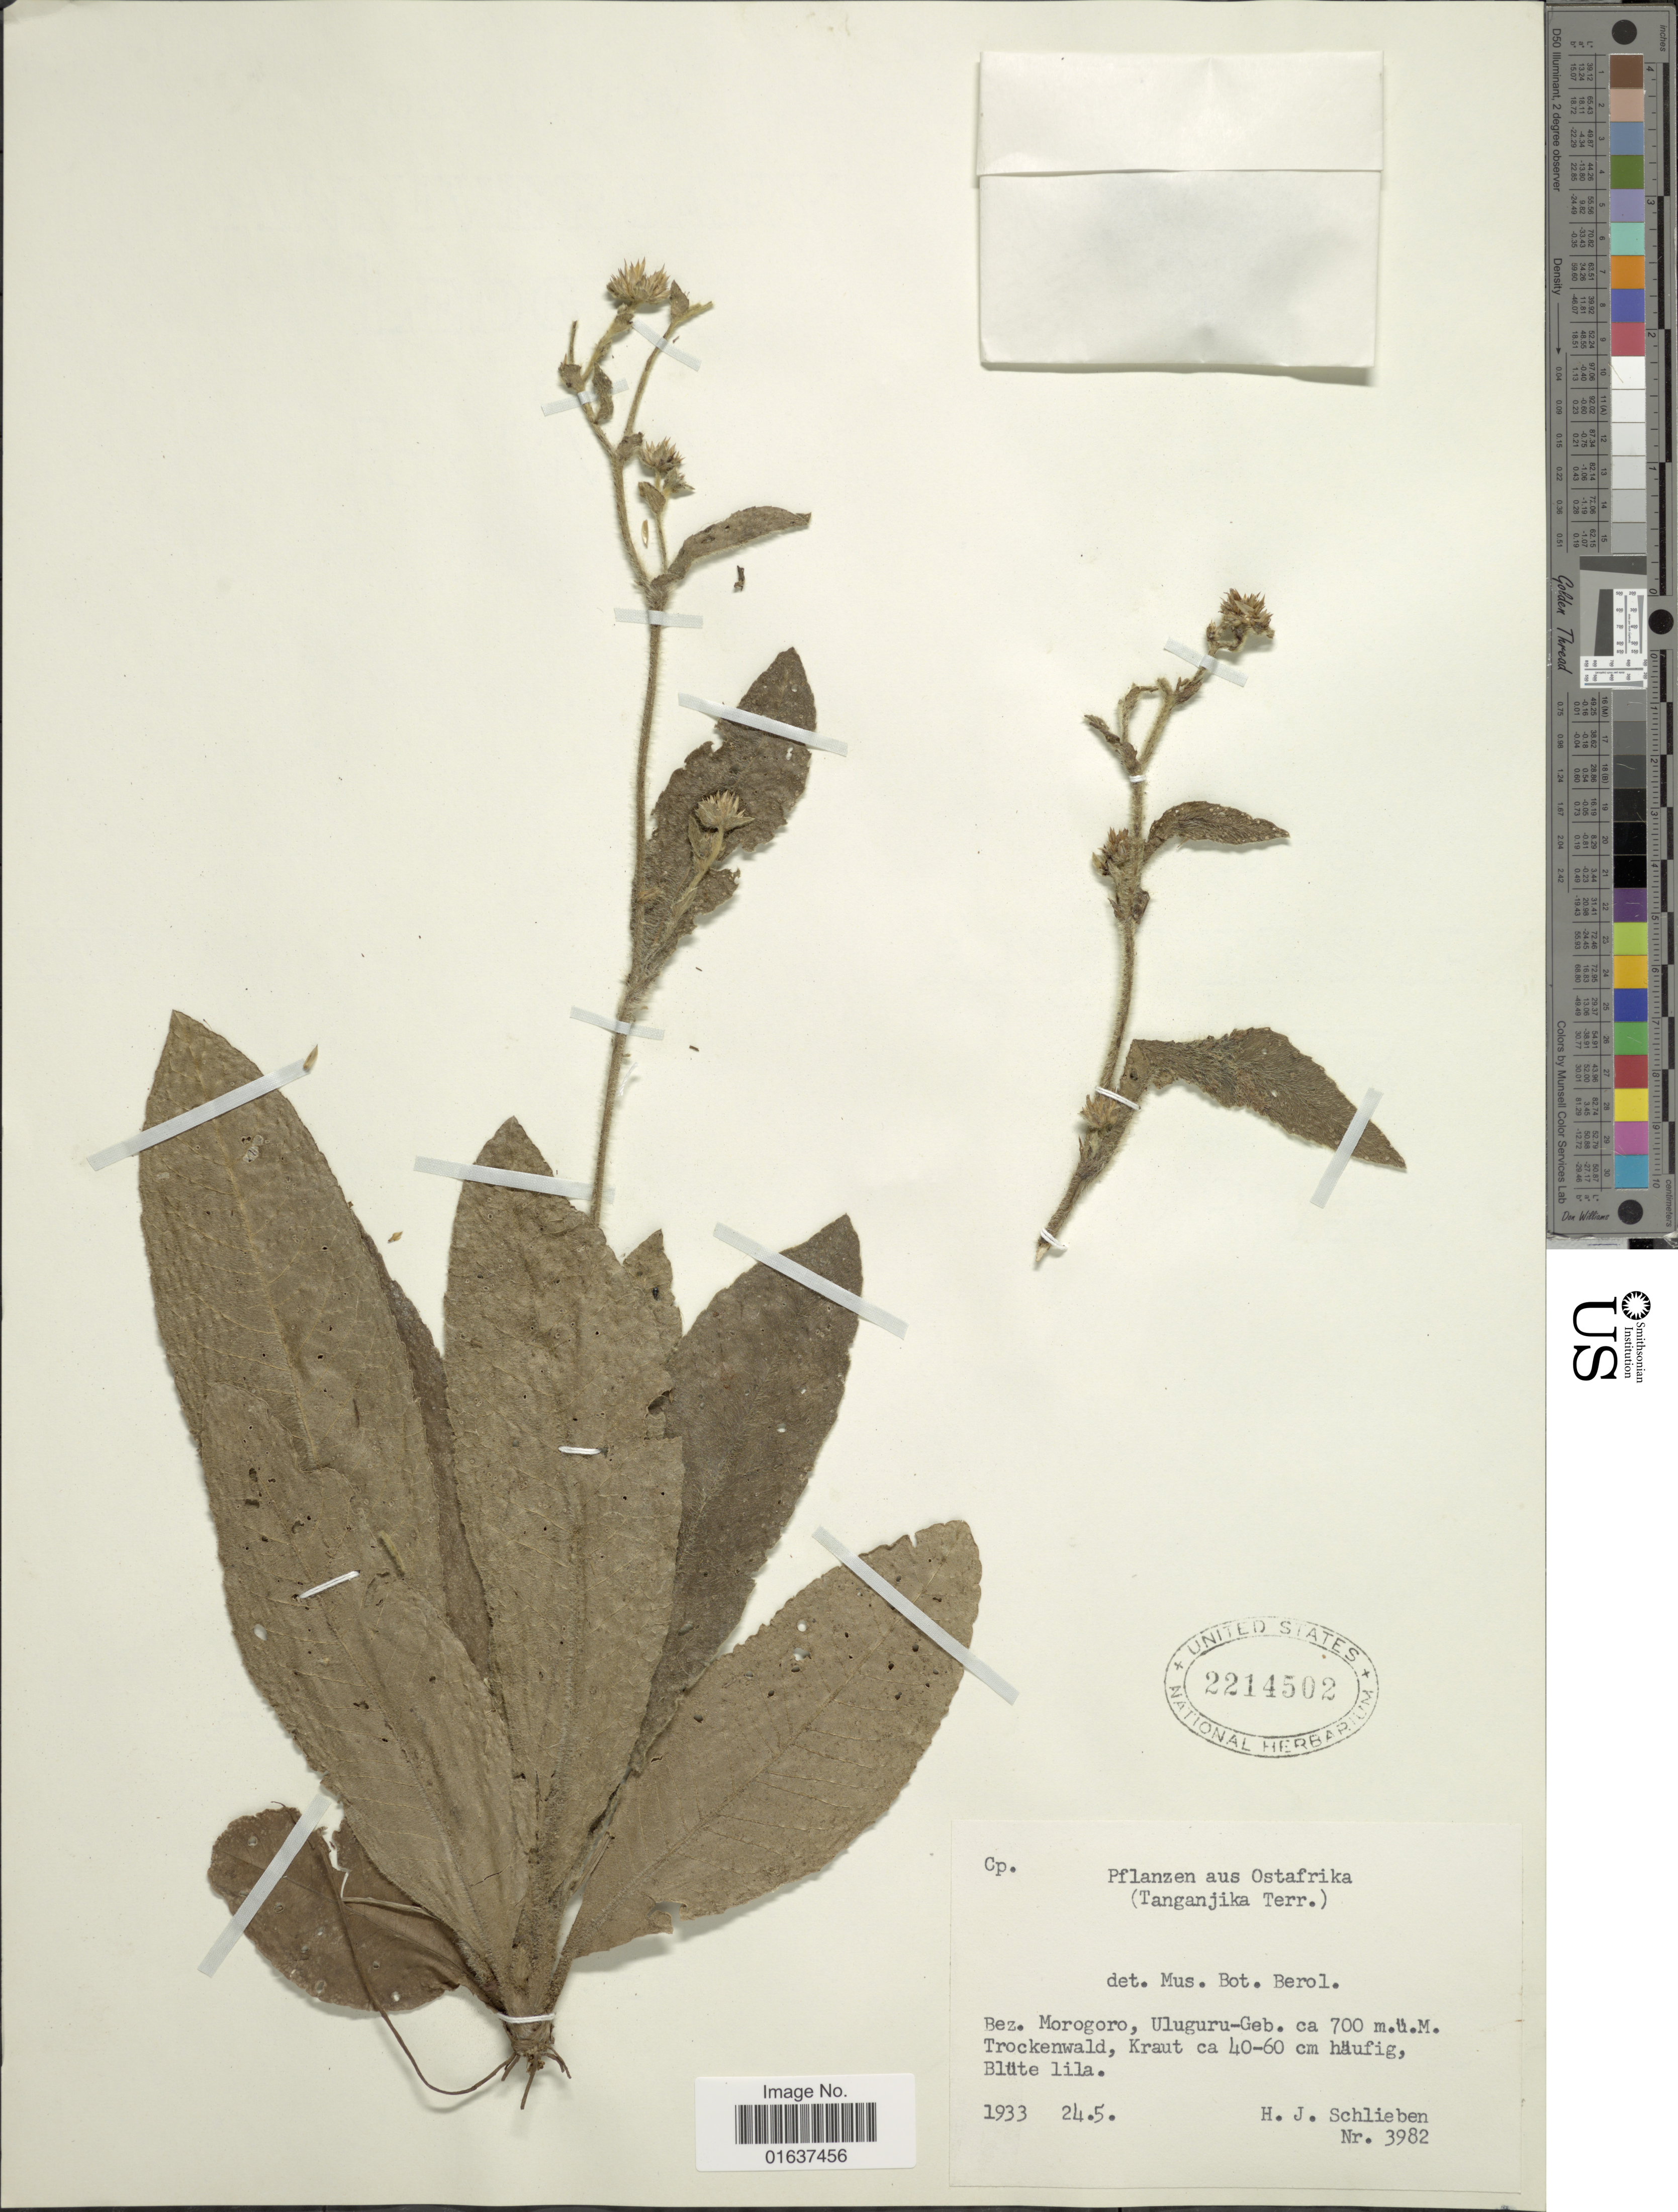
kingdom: Plantae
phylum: Tracheophyta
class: Magnoliopsida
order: Asterales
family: Asteraceae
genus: Elephantopus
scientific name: Elephantopus sp.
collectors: H. J. Schlieben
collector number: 3982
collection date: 1933-05-24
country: Tanzania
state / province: Morogoro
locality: Bez. Morogoro, Uluguru -Geb.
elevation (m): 700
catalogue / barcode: US 2214502